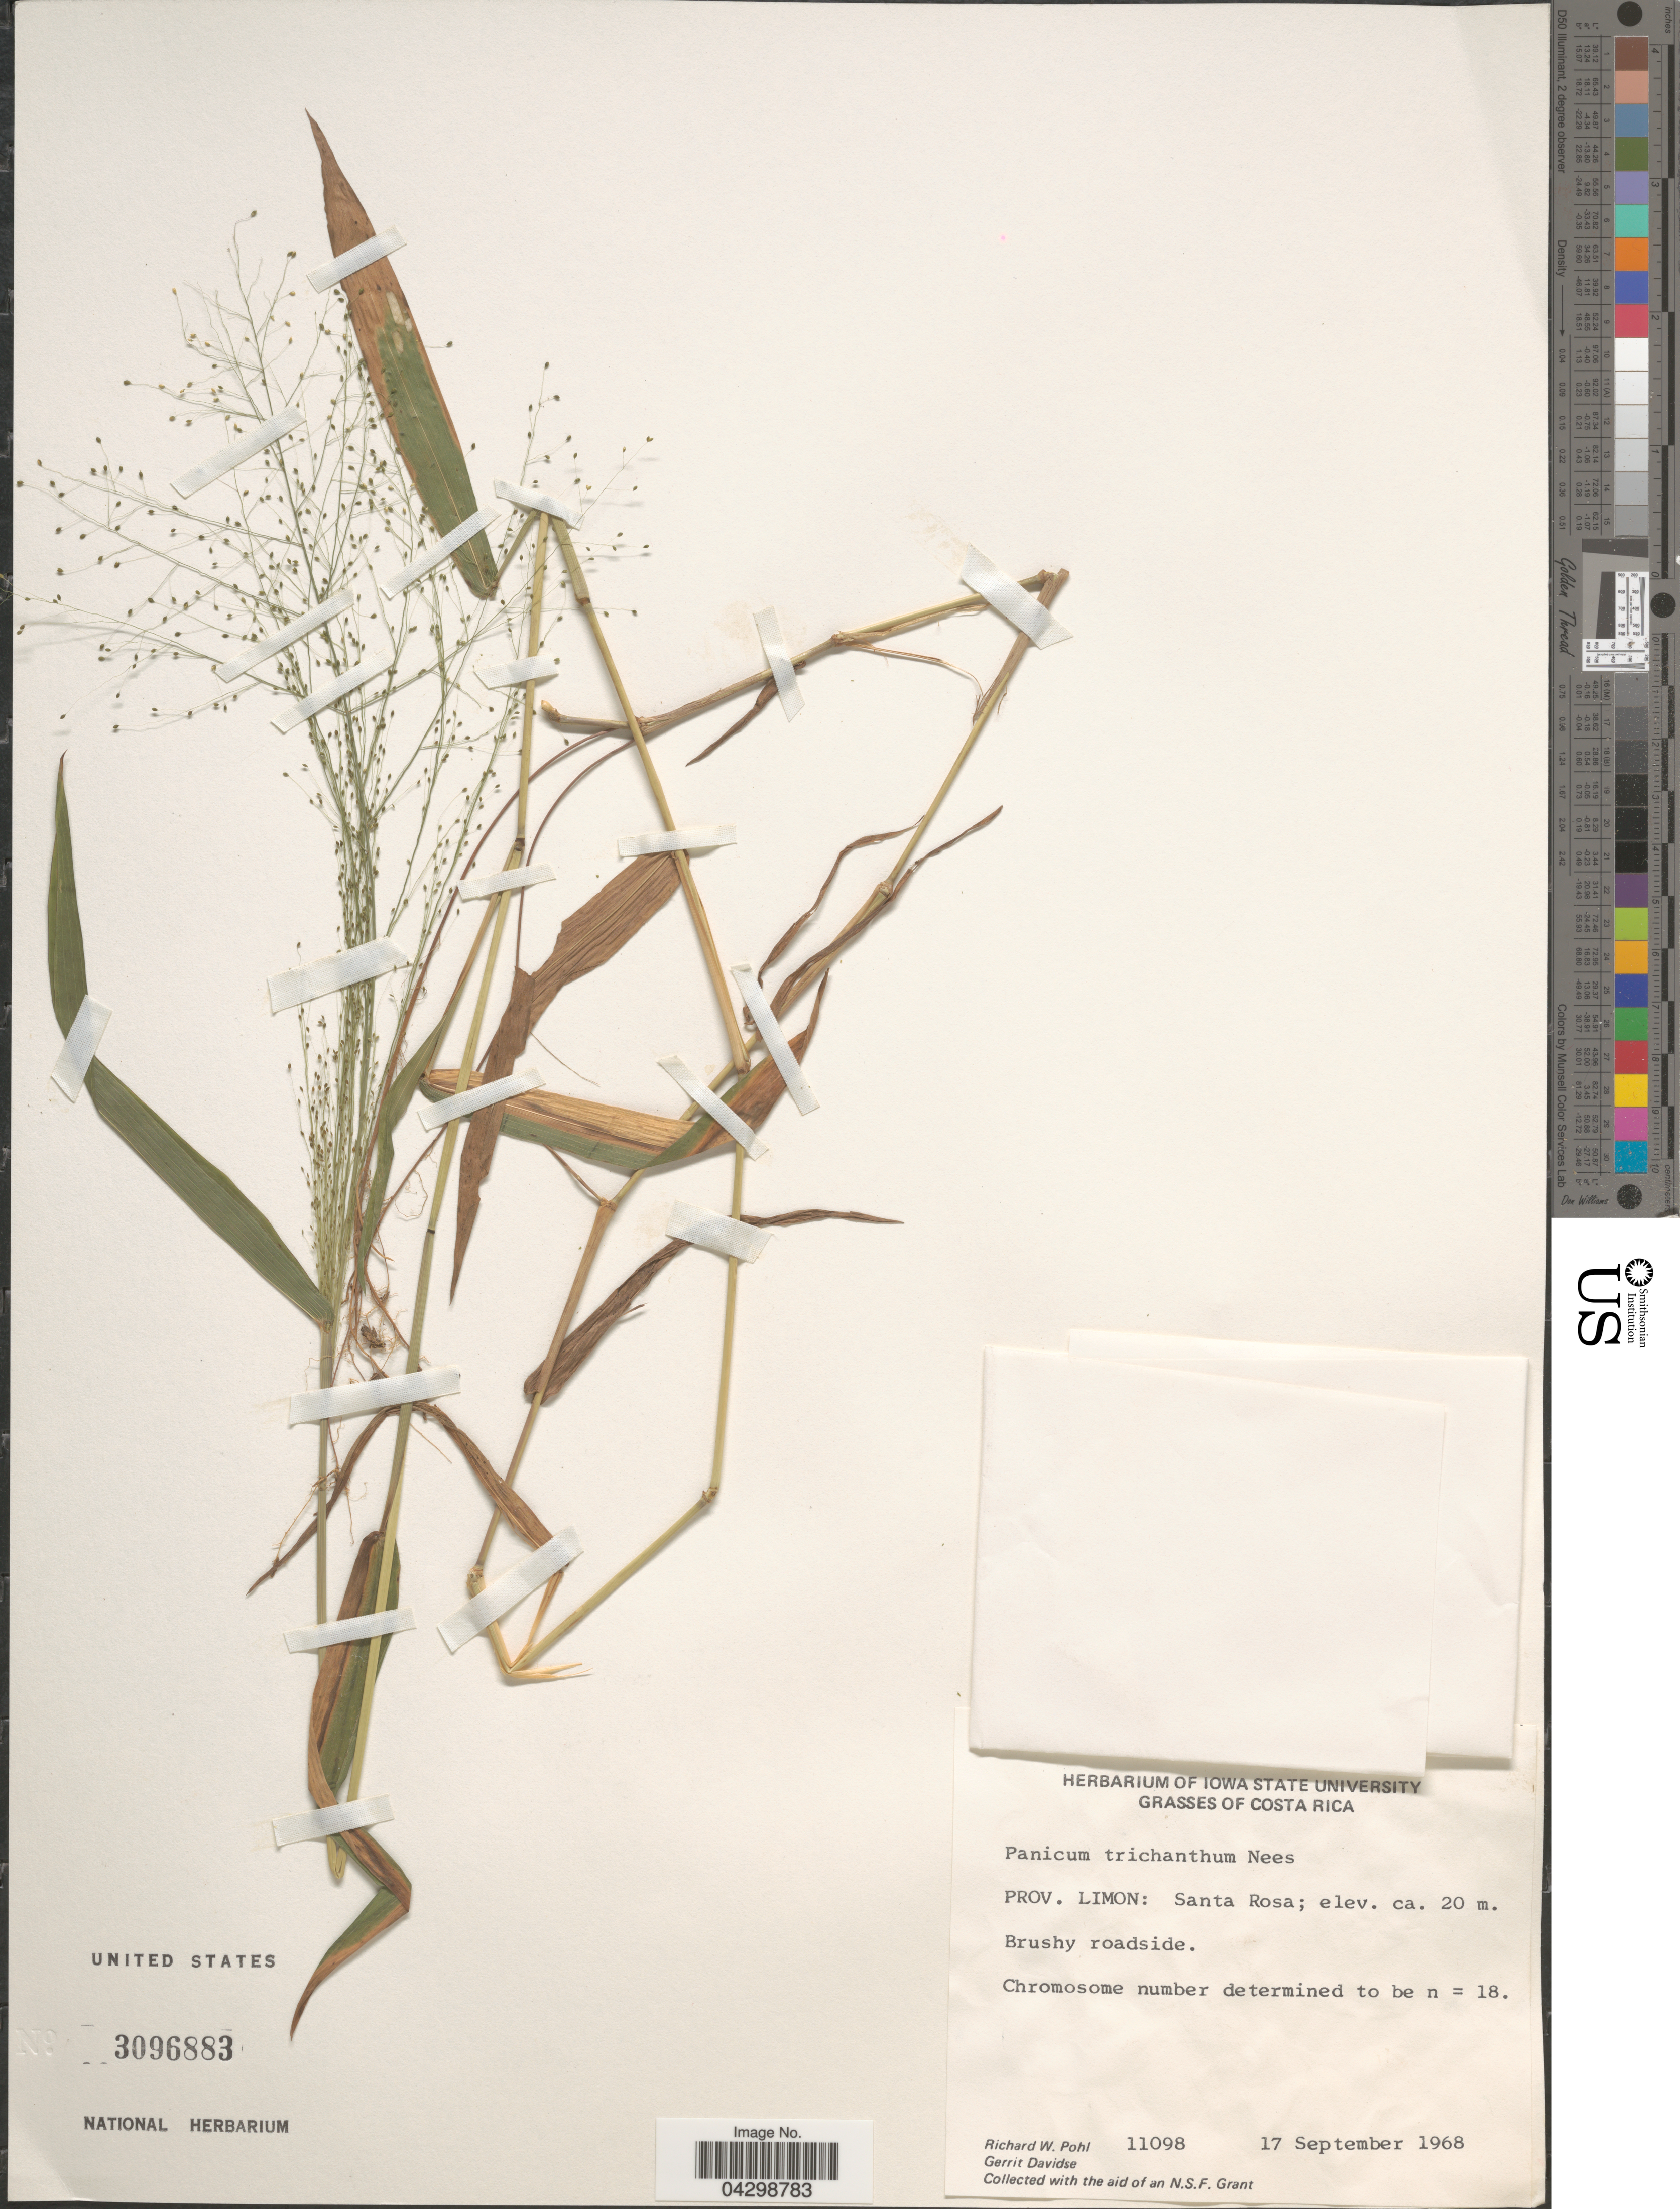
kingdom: Plantae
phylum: Tracheophyta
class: Liliopsida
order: Poales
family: Poaceae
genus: Panicum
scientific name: Panicum trichanthum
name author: Nees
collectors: R. W. Pohl & G. Davidse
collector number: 11098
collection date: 1968-09-17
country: Costa Rica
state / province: Limón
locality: Santa Rosa.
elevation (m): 20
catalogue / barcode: US 3096883